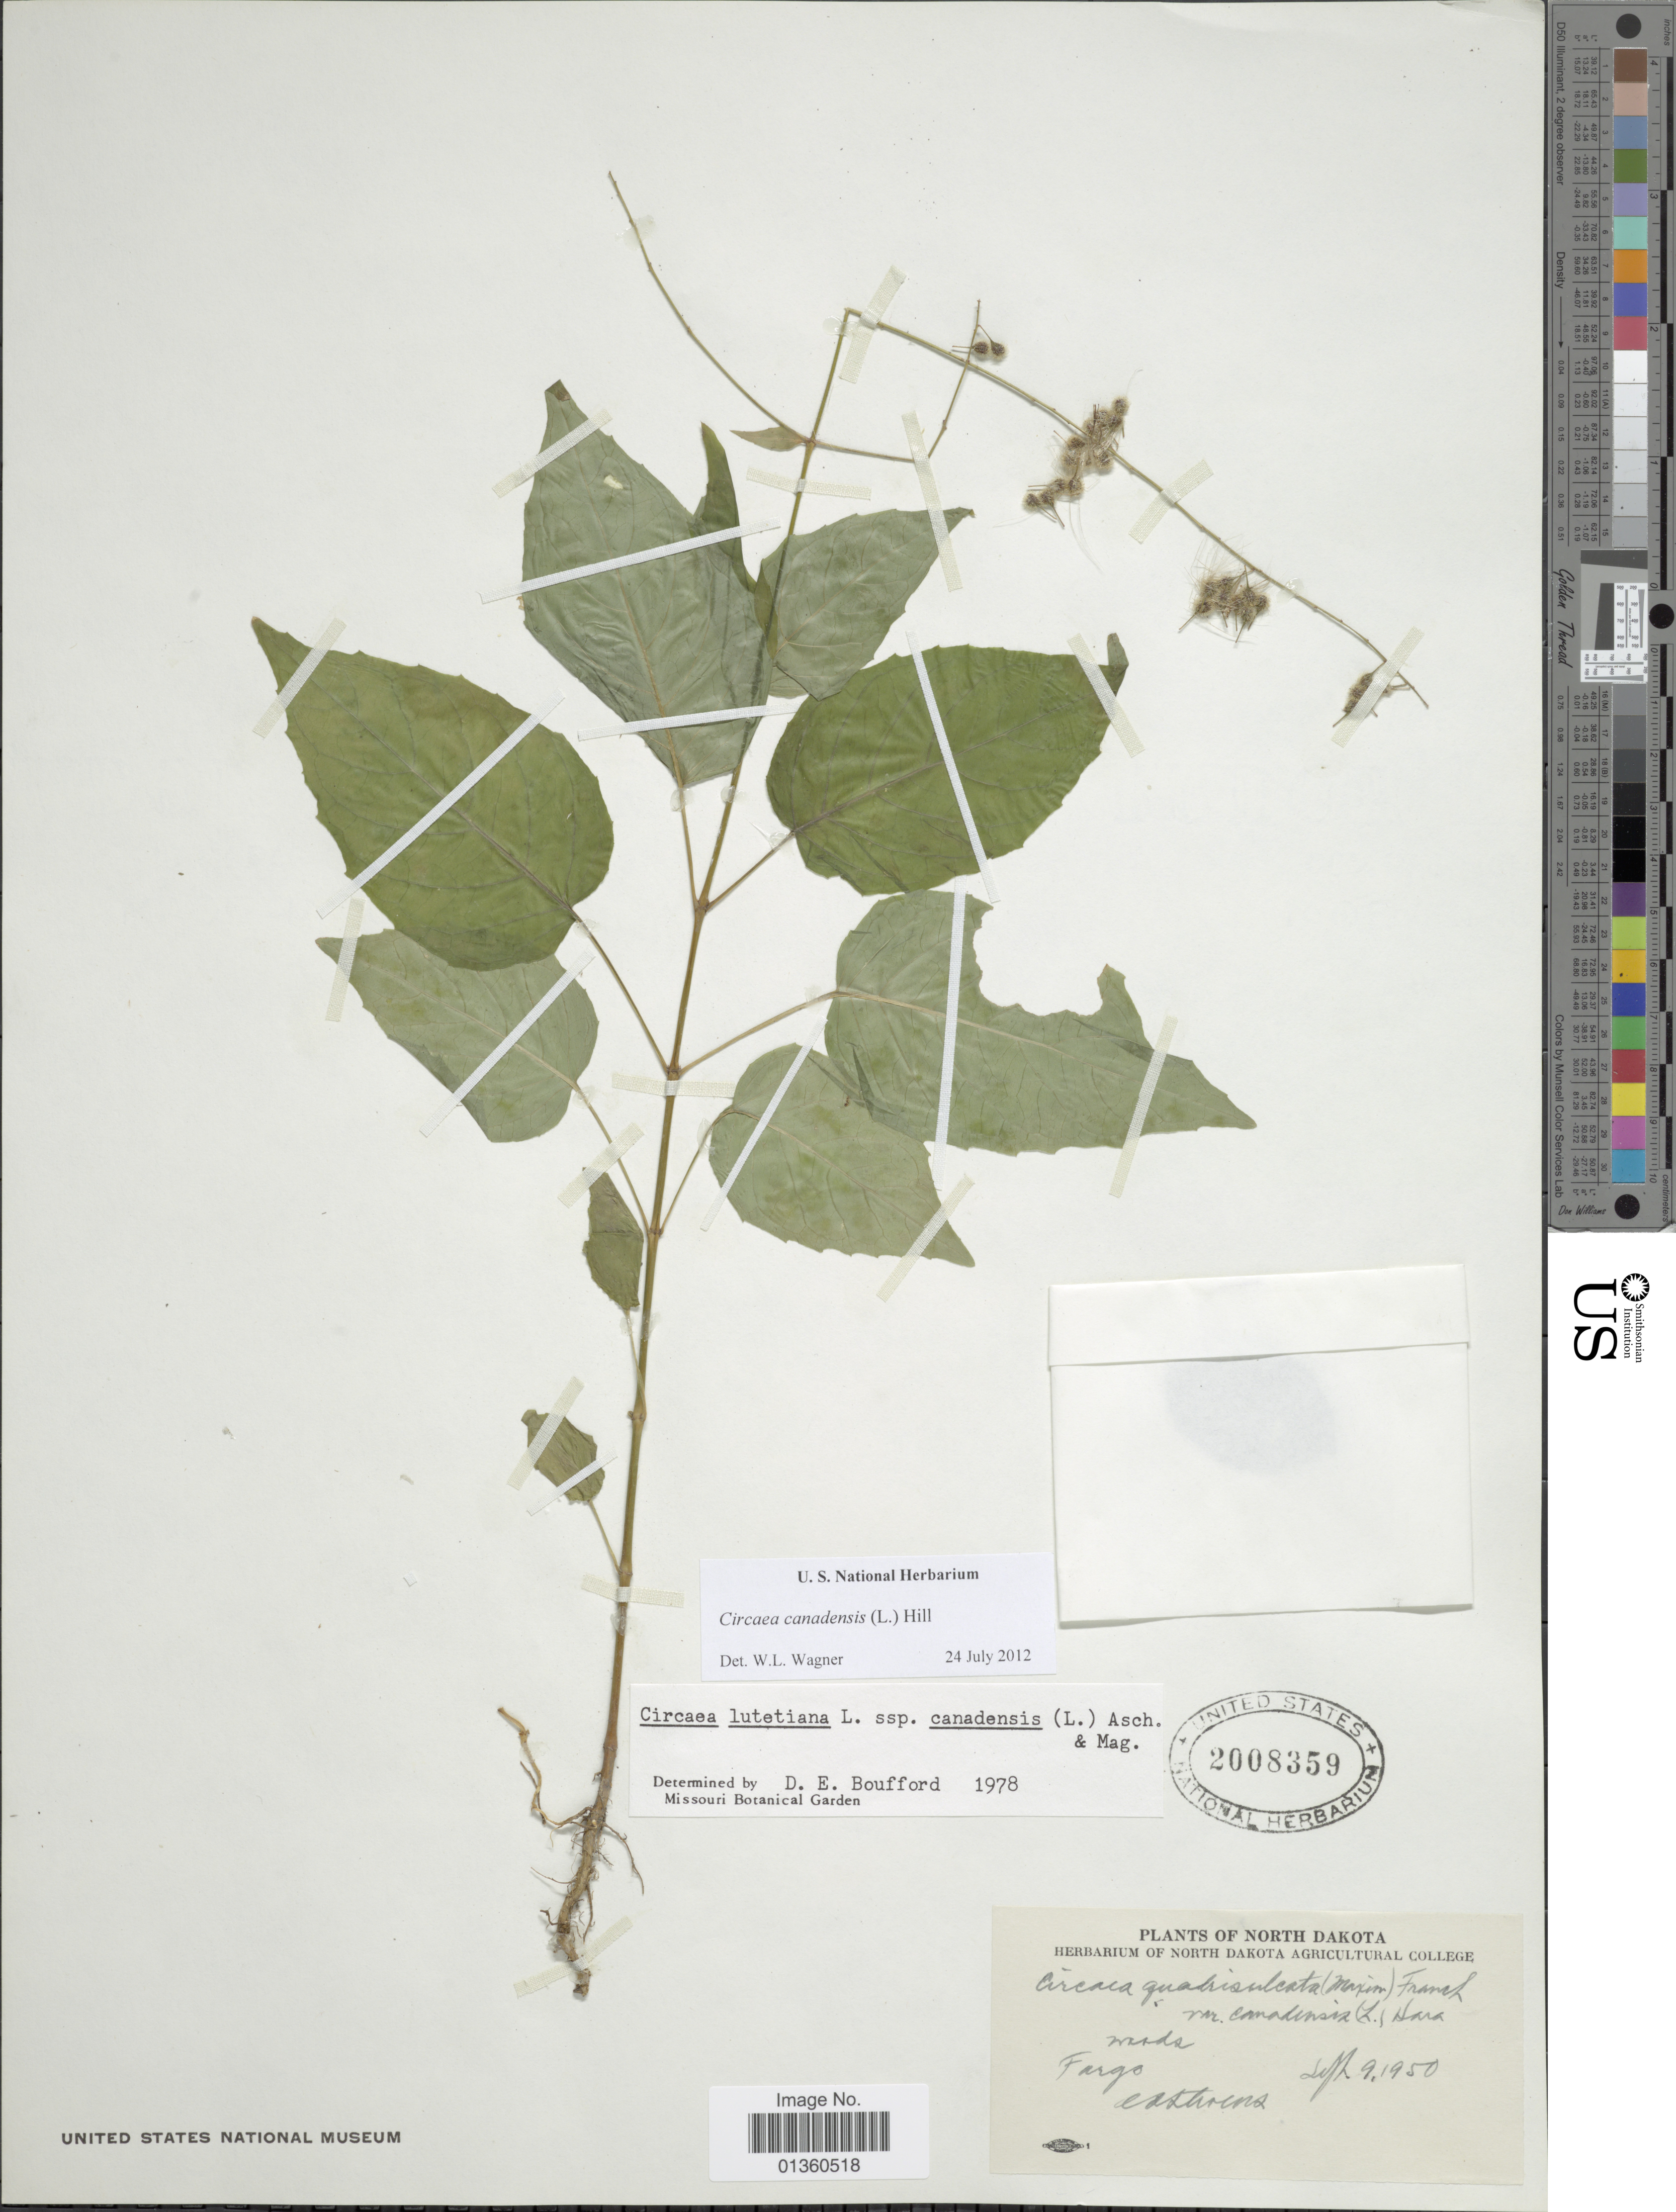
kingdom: Plantae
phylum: Tracheophyta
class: Magnoliopsida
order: Myrtales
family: Onagraceae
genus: Circaea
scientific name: Circaea canadensis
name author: (L.) Hill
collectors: O. A. Stevens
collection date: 1950-09-09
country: United States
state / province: North Dakota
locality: Fargo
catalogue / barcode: US 2008359